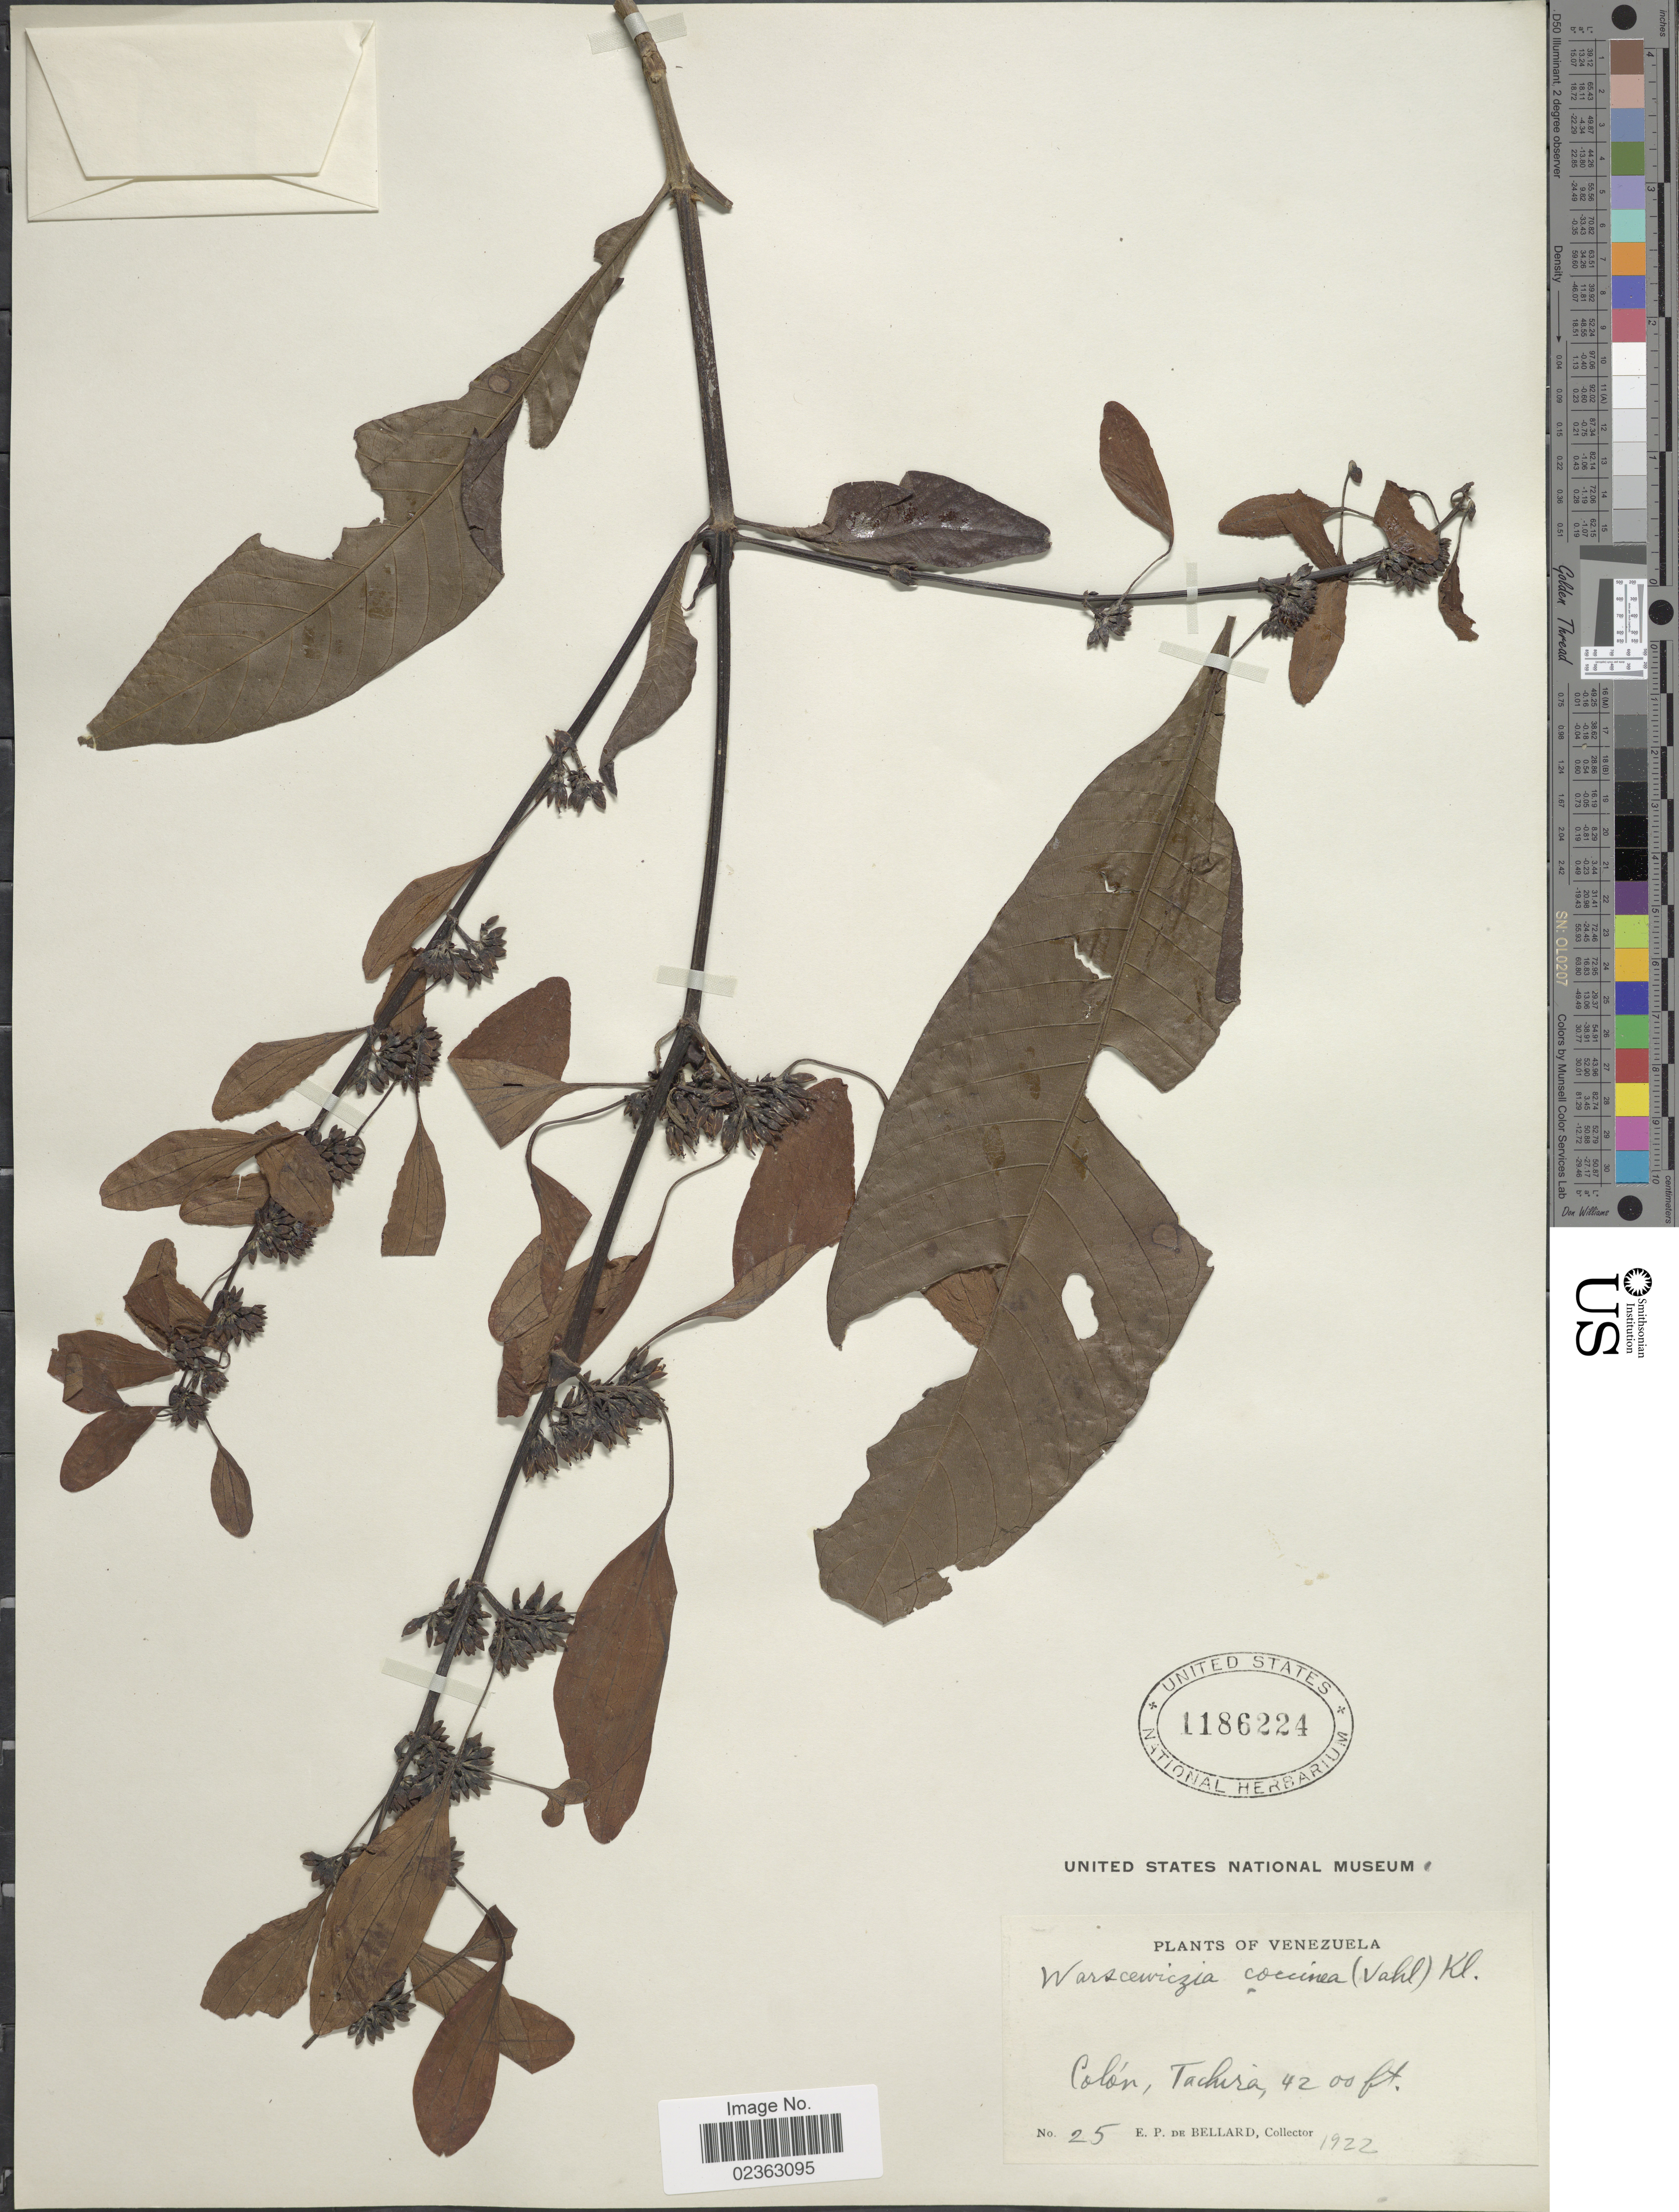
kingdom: Plantae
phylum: Tracheophyta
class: Magnoliopsida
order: Gentianales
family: Rubiaceae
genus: Warszewiczia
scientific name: Warszewiczia coccinea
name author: (Vahl) Klotzsch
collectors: E. de Bellard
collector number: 25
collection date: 1922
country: Venezuela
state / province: Tachira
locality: Colon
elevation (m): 1280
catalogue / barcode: US 1186224